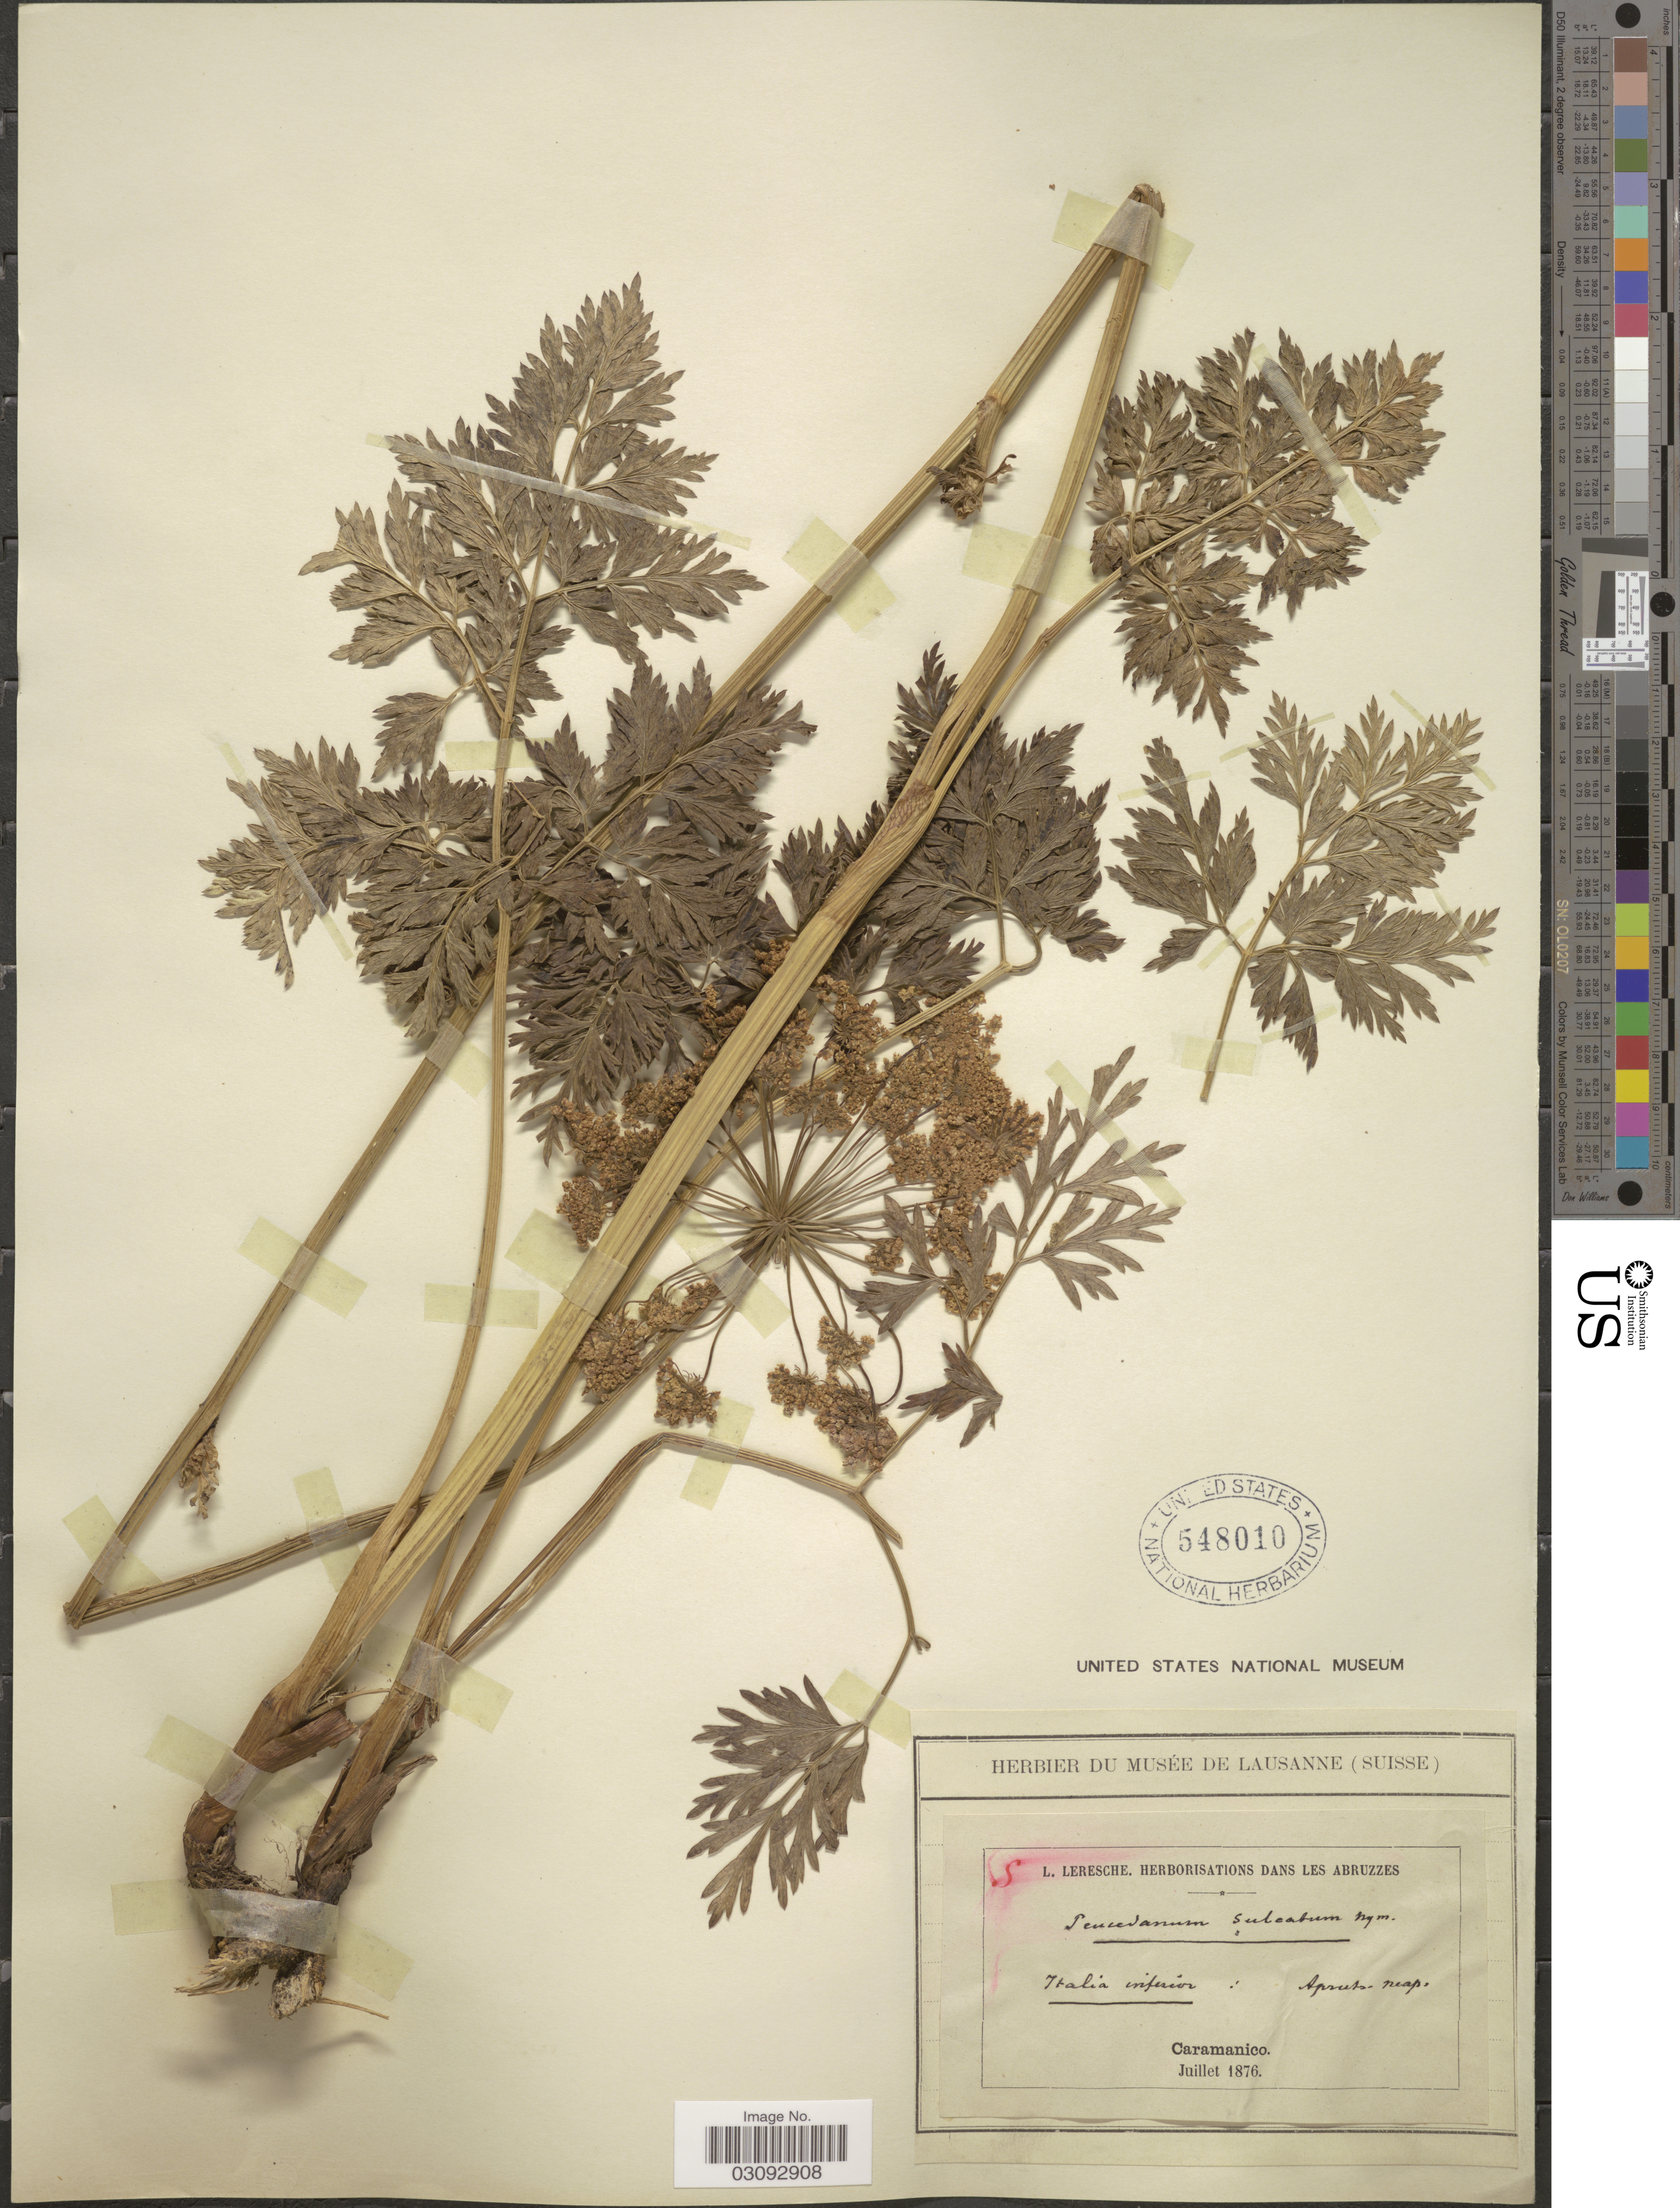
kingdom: Plantae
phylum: Tracheophyta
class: Magnoliopsida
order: Apiales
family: Apiaceae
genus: Peucedanum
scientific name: Peucedanum sulcatum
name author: Sond.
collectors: L. Leresche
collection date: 1876-07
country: Italy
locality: Caramanico, Italia inferior: Aprutas neap.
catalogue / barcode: US 548010